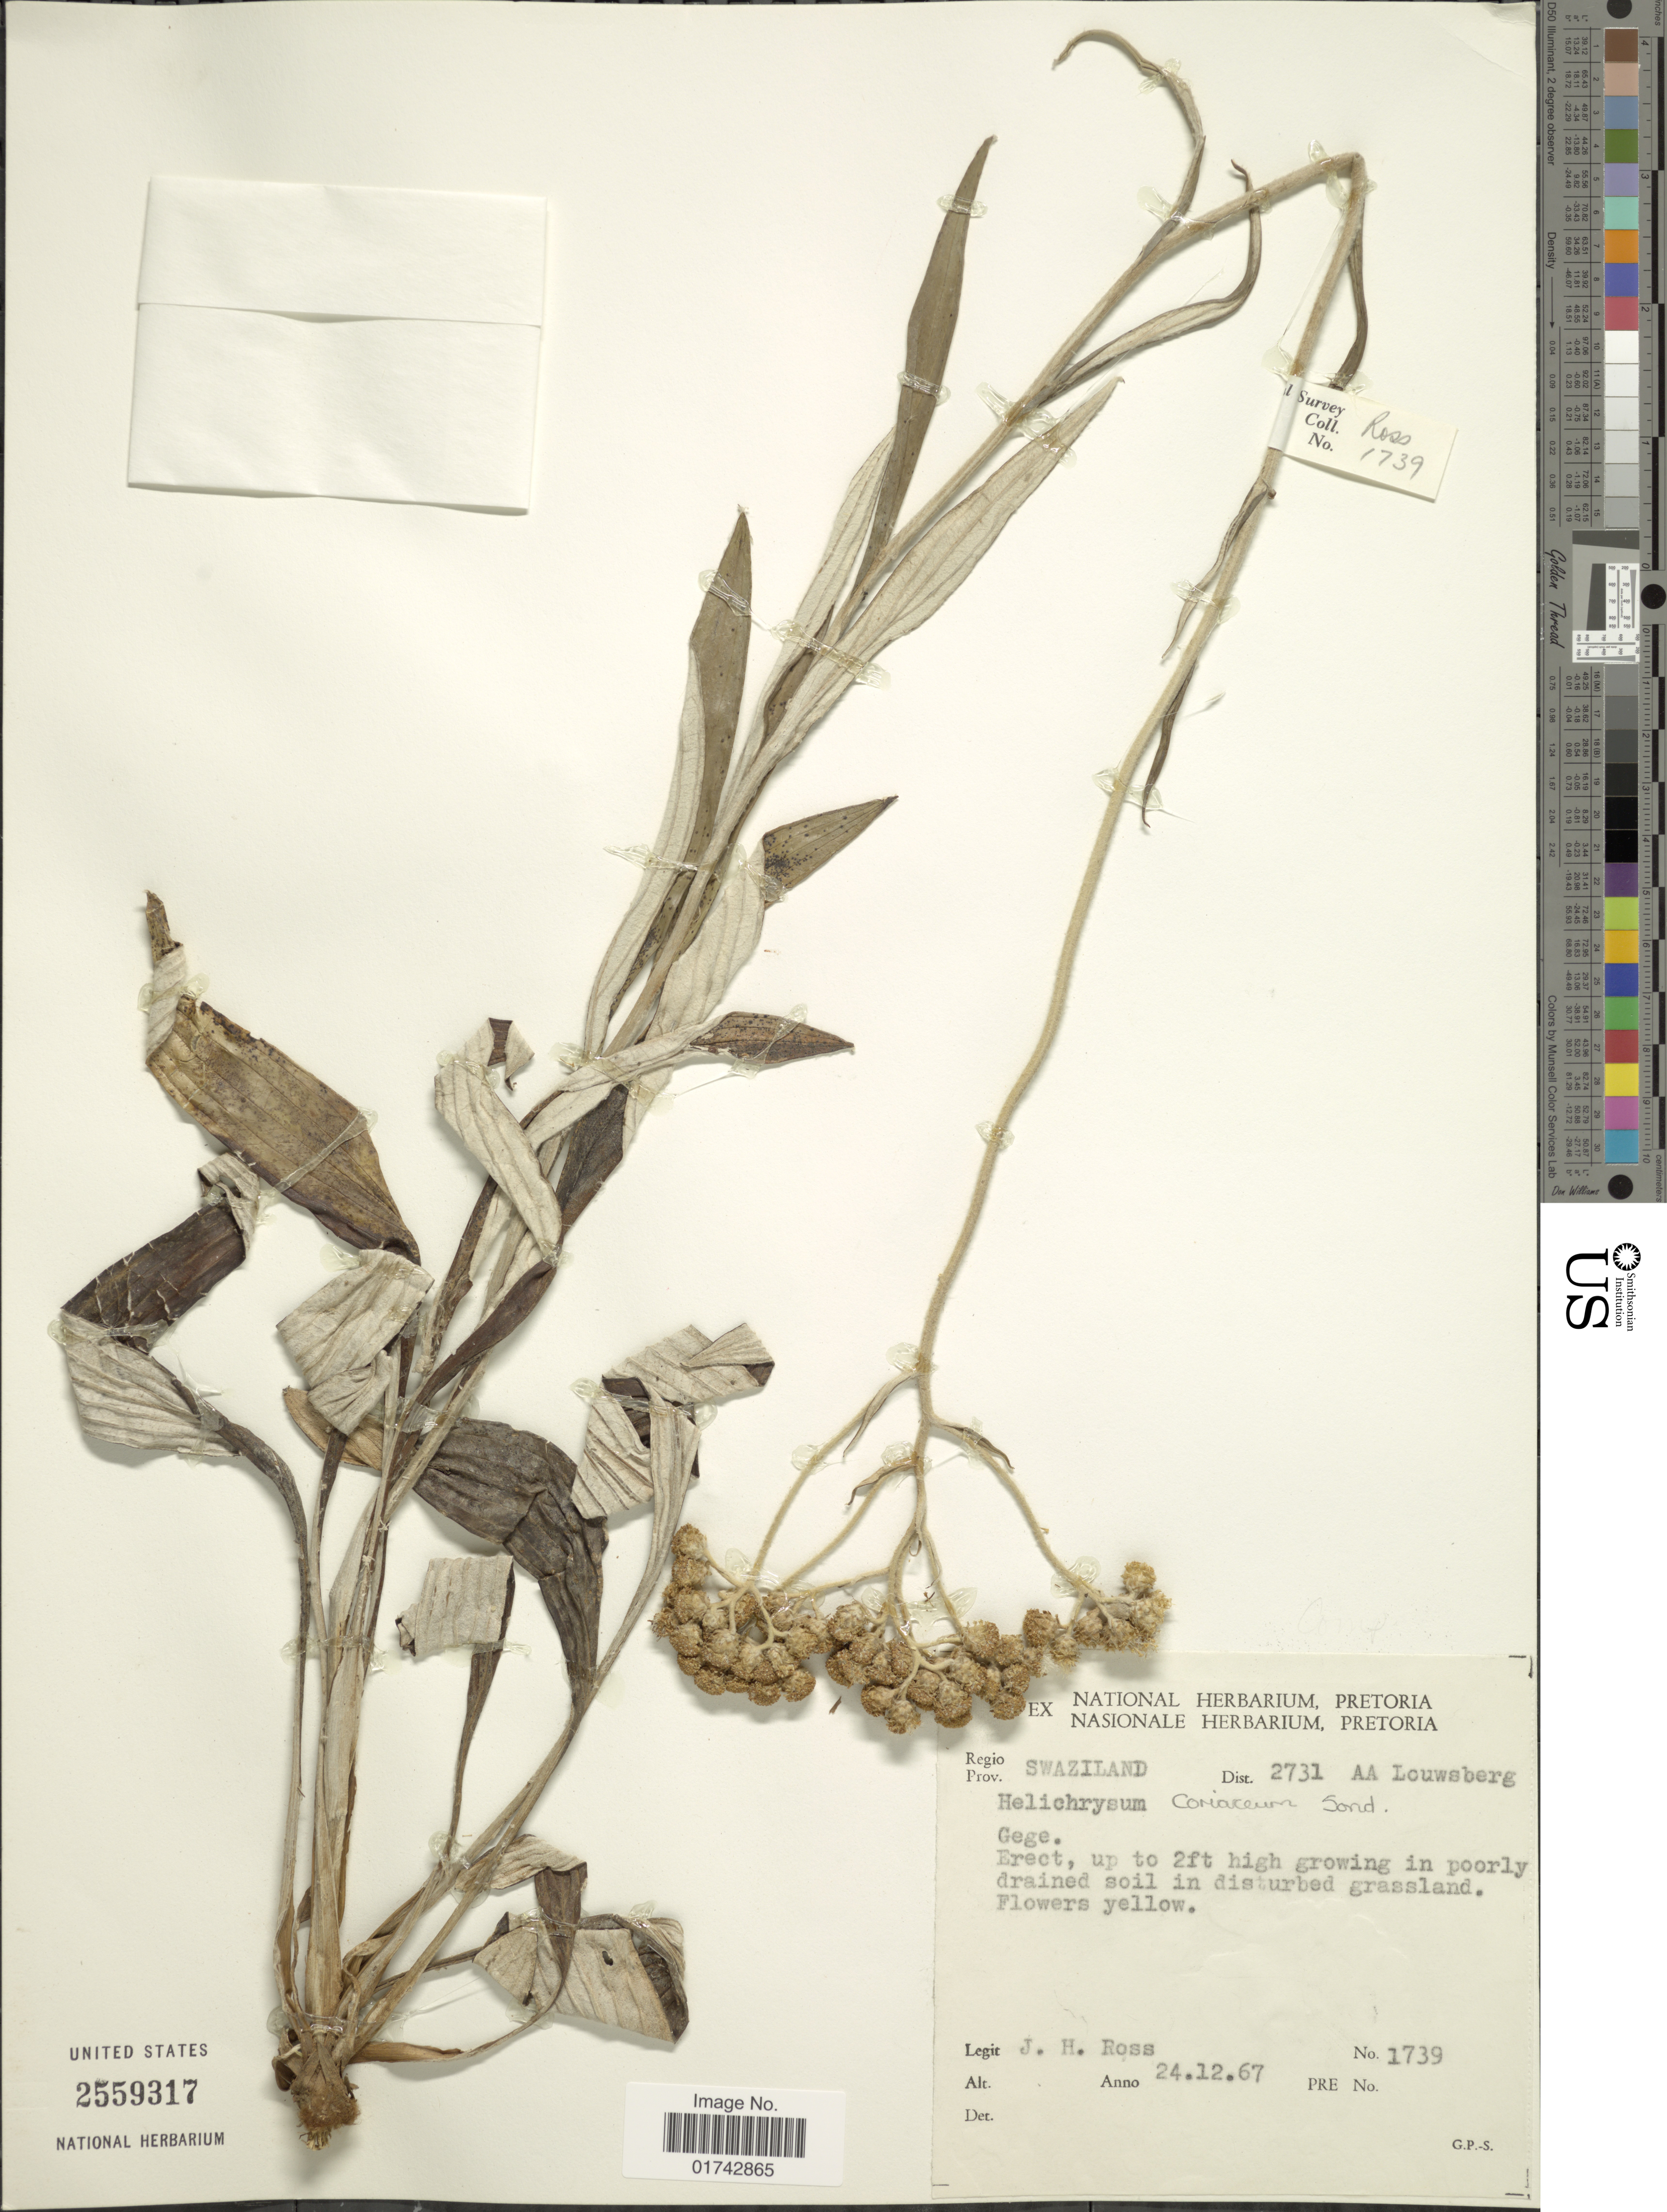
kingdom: Plantae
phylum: Tracheophyta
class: Magnoliopsida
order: Asterales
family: Asteraceae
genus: Helichrysum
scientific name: Helichrysum coriaceum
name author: Harv.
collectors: J. Ross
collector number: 1739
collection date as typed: Transcribed d/m/y: 24/12/67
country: Eswatini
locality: Dist. 2731 AA Louwsberg. Gege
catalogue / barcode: US 2559317